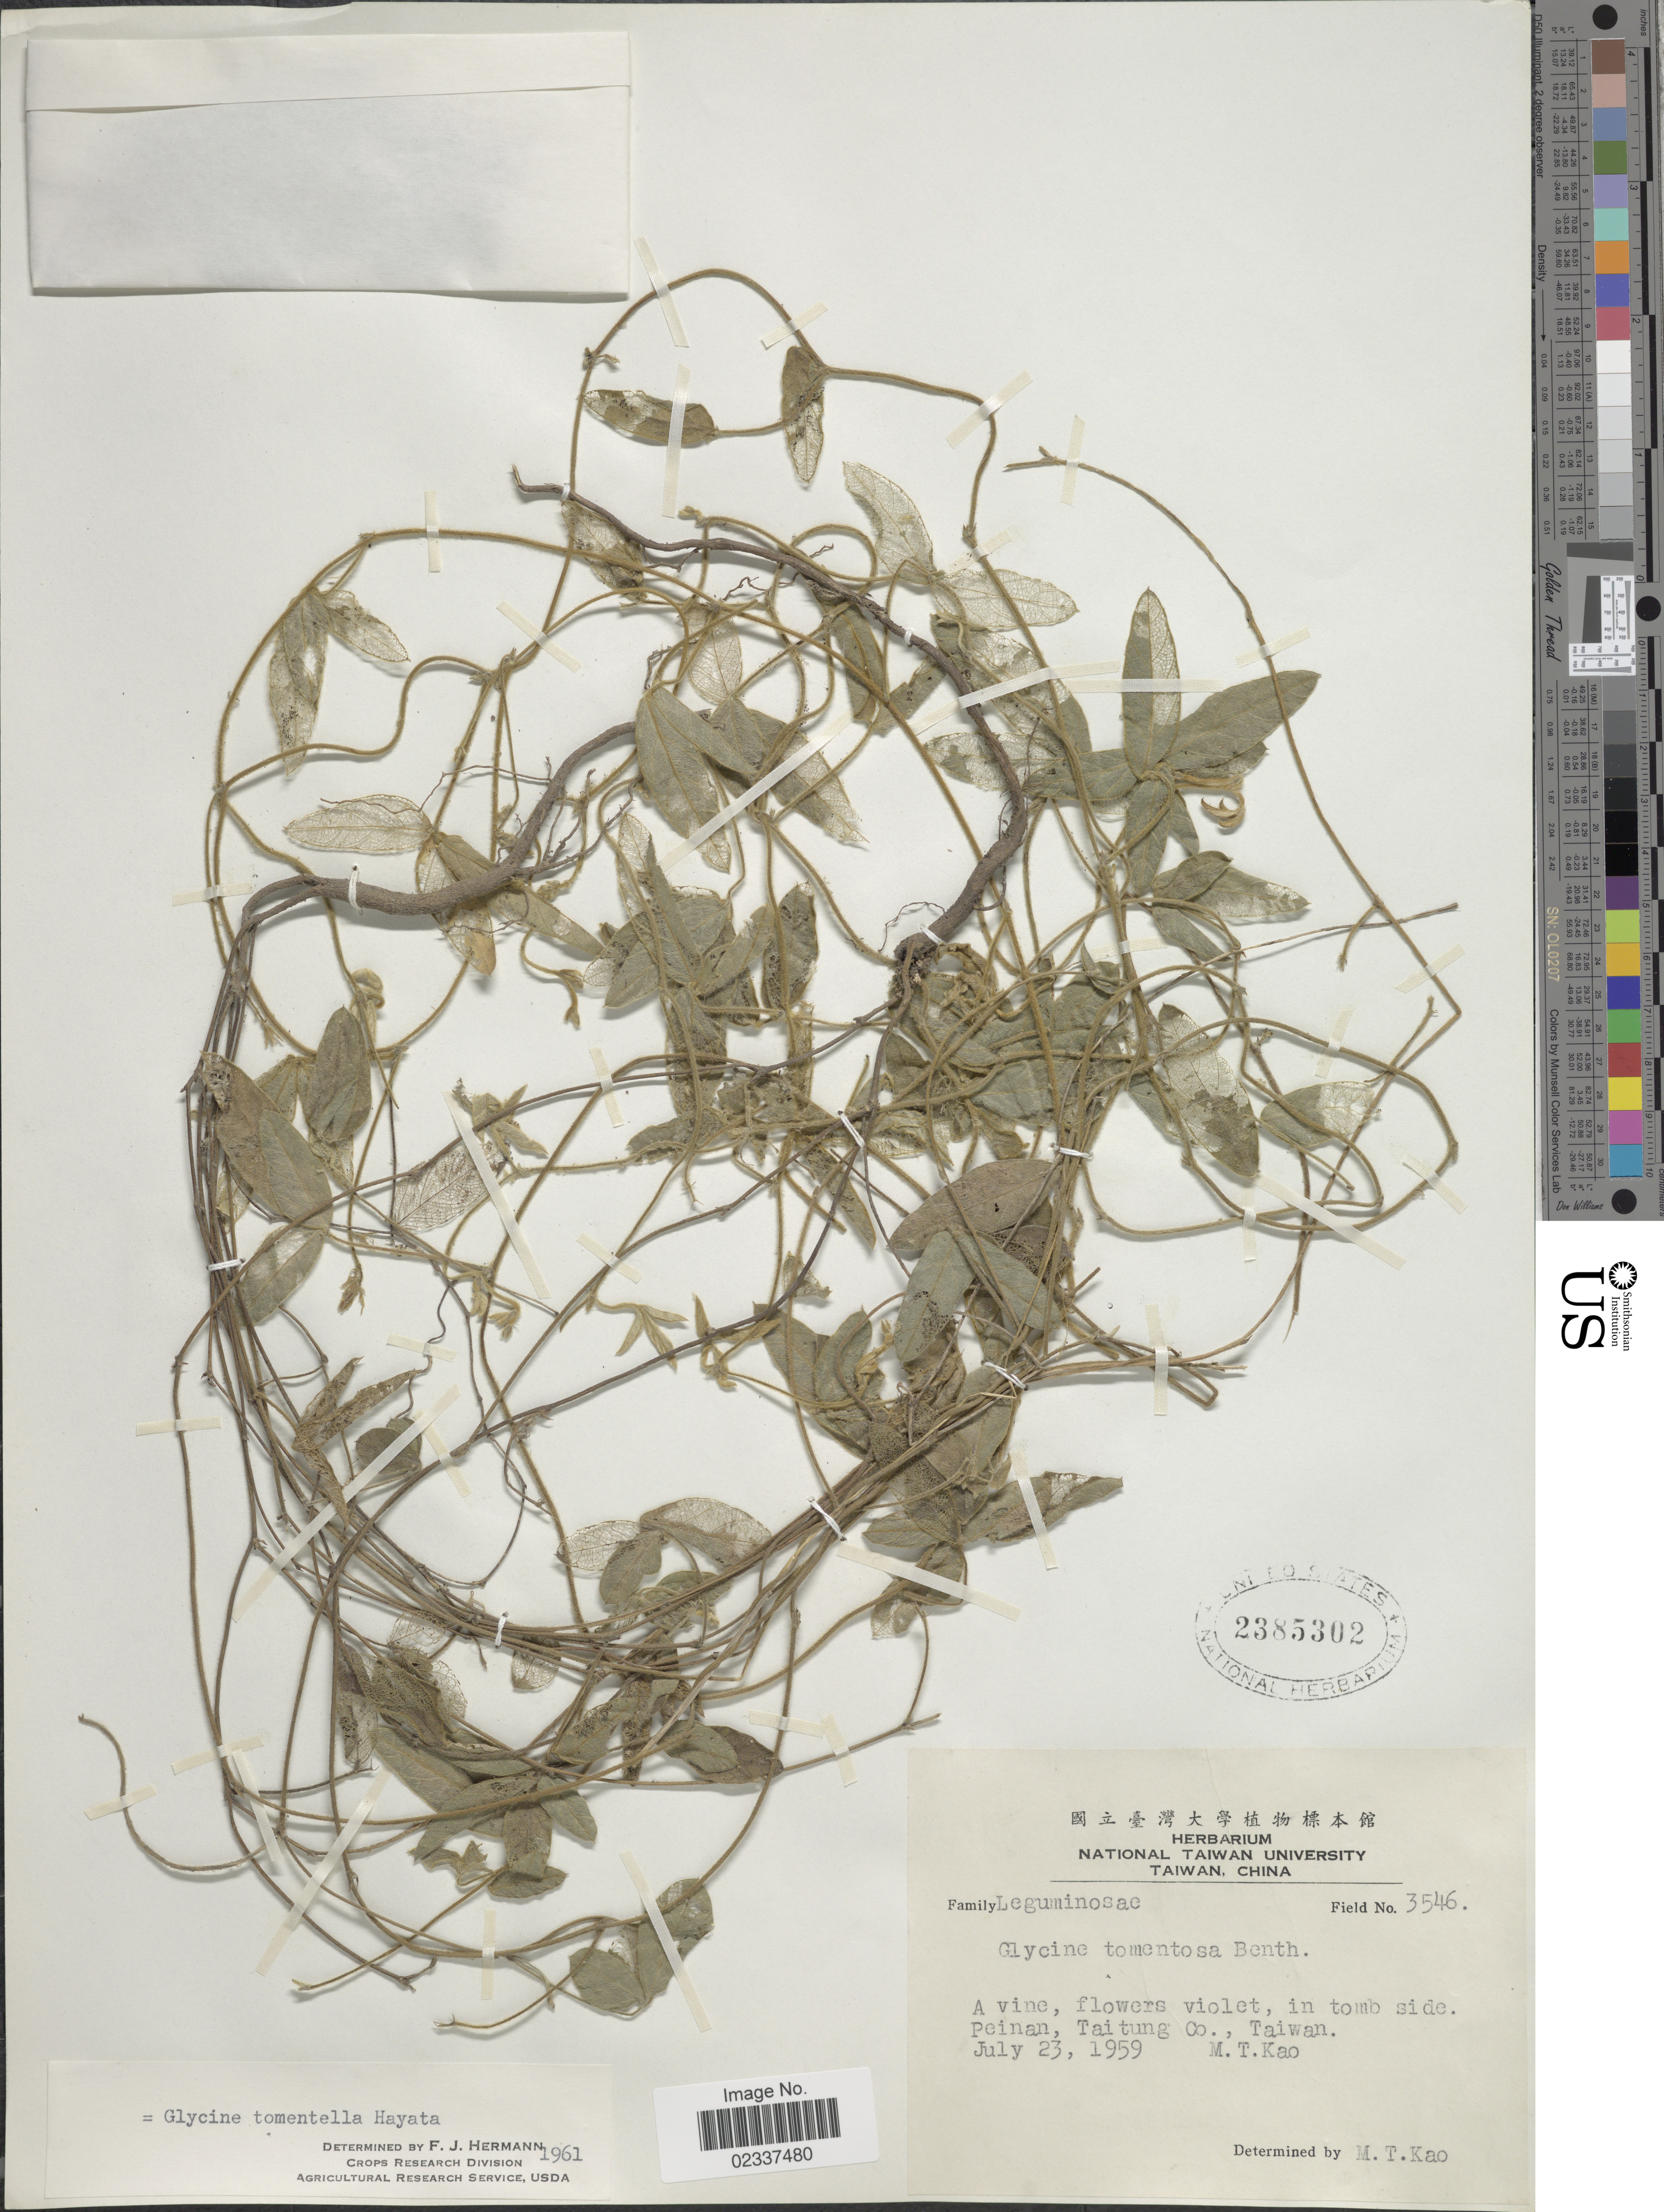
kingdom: Plantae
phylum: Tracheophyta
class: Magnoliopsida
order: Fabales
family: Fabaceae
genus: Glycine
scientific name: Glycine tomentella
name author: Hayata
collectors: M. T. Kao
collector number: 3546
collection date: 1959-07-23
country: Taiwan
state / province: Taitung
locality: Peinan, Taitung Co.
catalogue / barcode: US 2385302